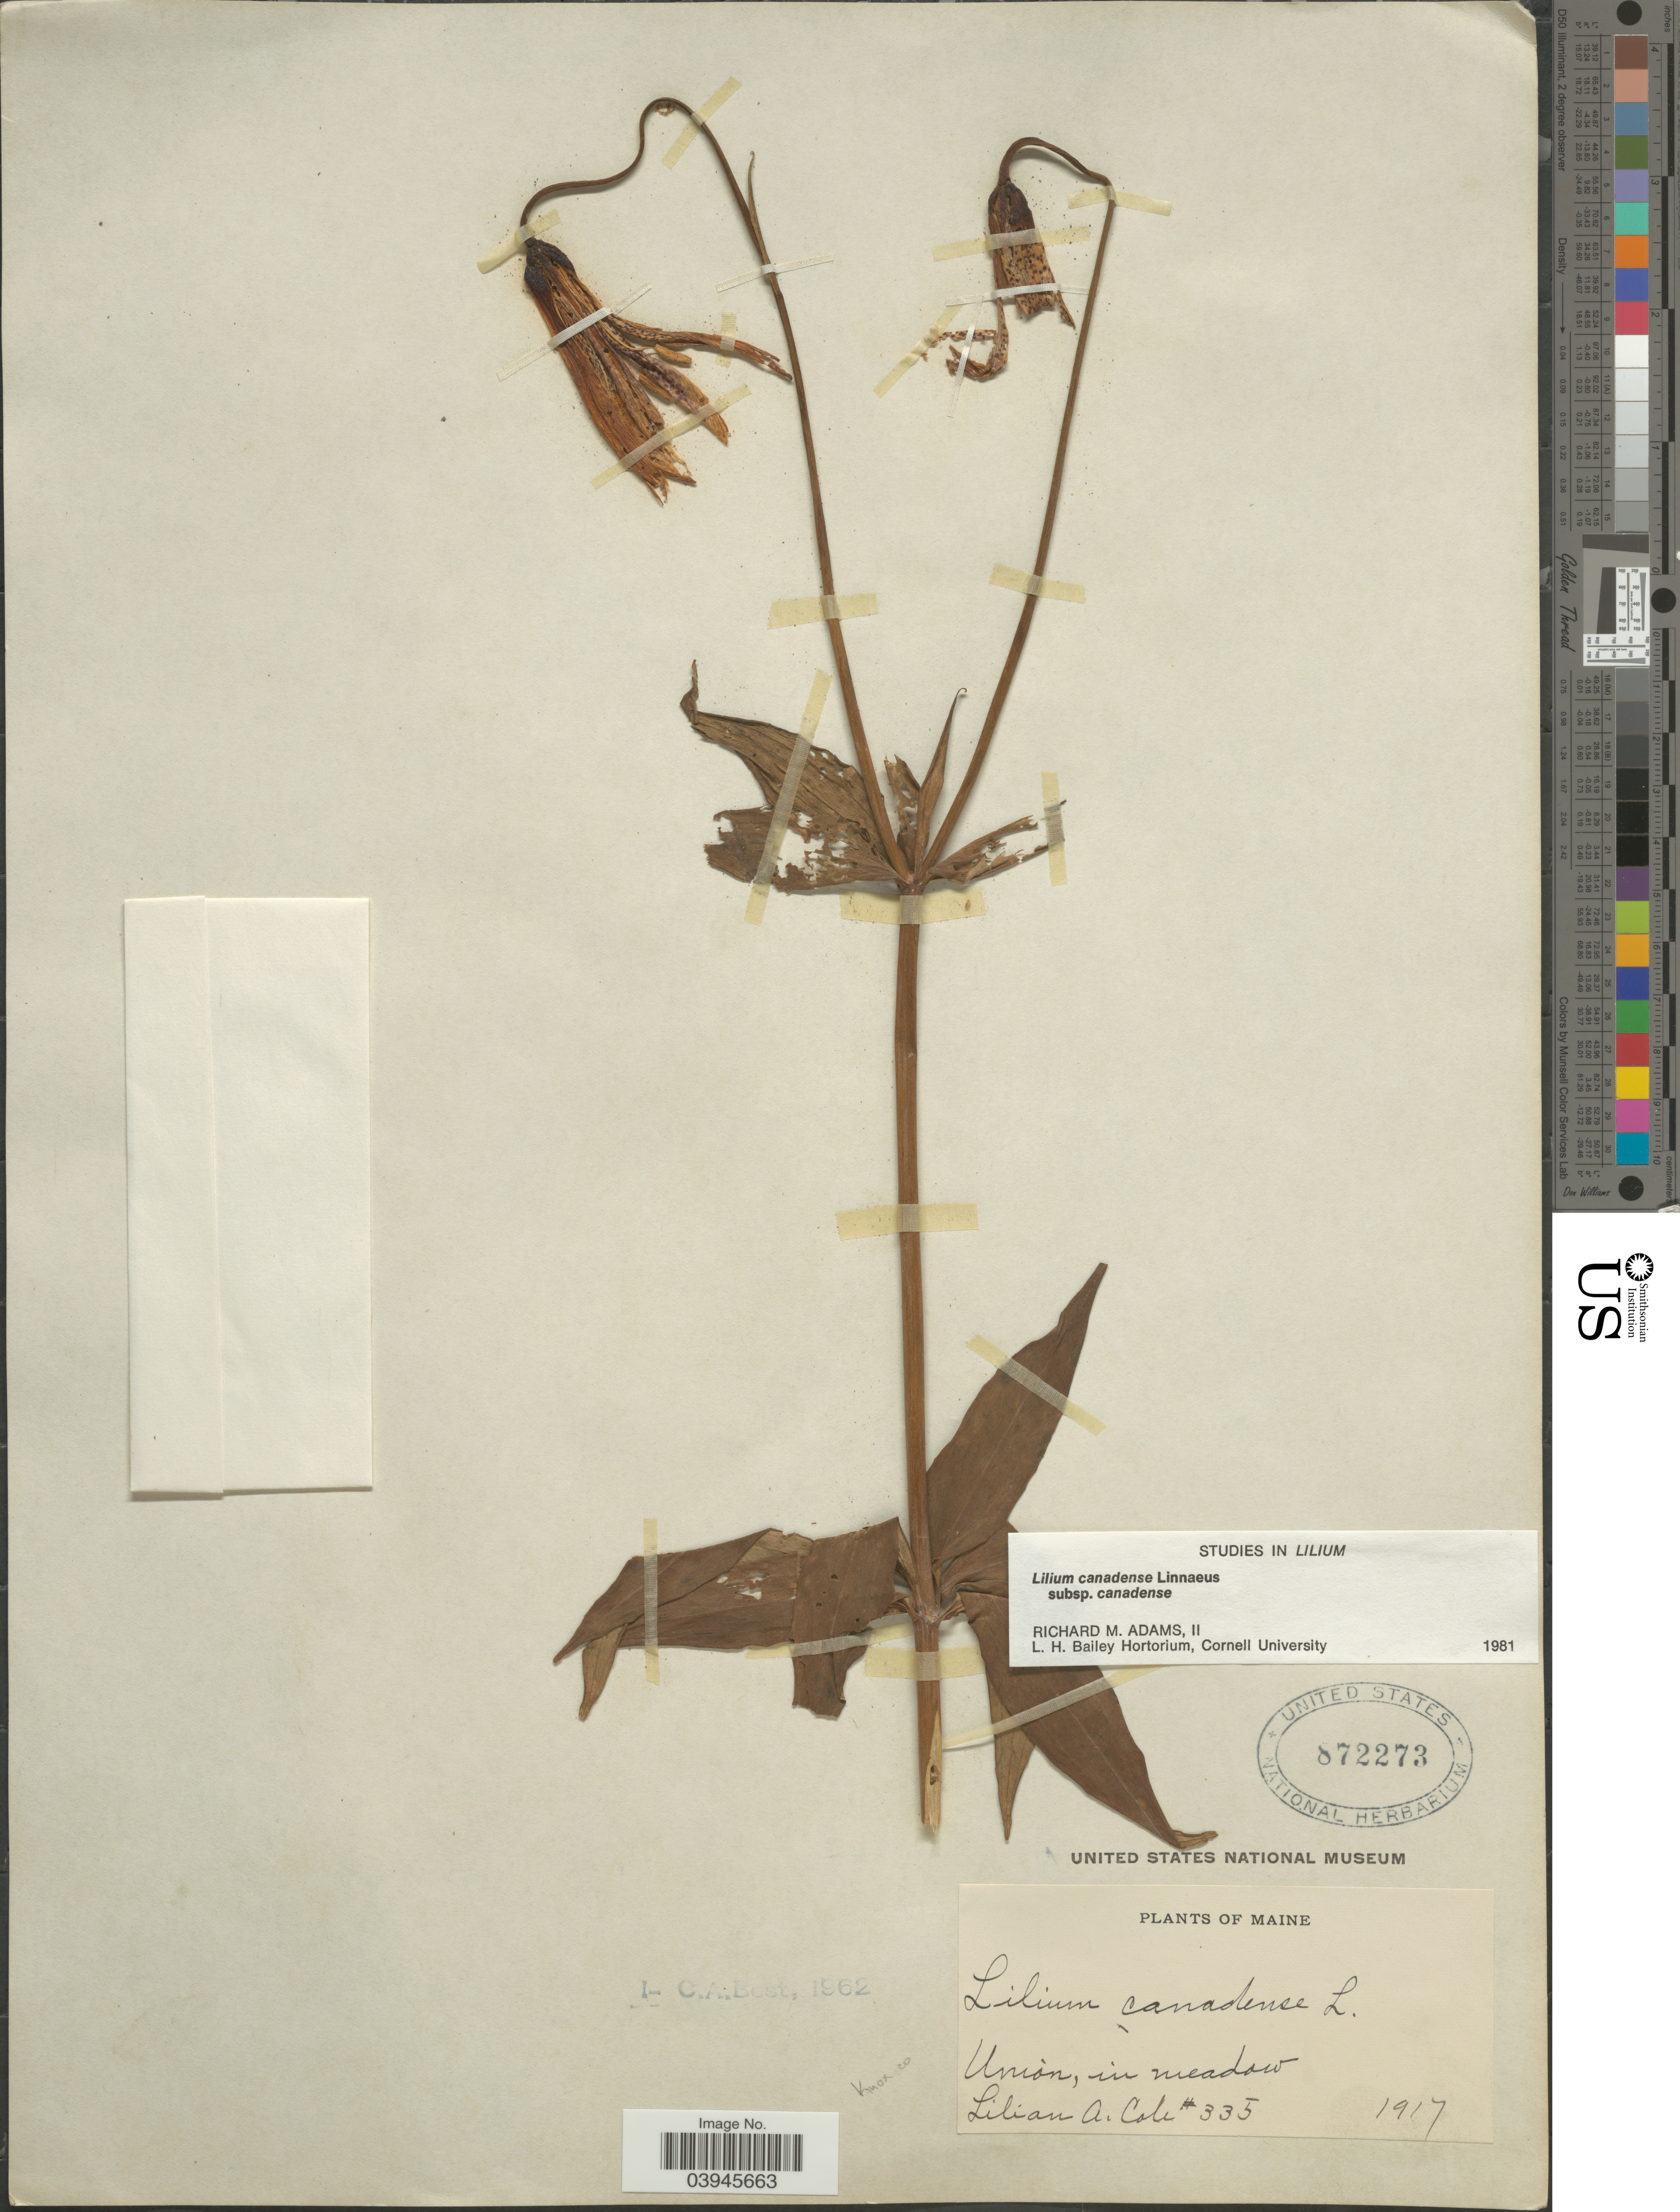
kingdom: Plantae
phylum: Tracheophyta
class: Liliopsida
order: Liliales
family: Liliaceae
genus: Lilium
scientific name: Lilium canadense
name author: L.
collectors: L. A. Cole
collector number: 335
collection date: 1917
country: United States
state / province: Maine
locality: Union, in meadow. Knox co.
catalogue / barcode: US 872273